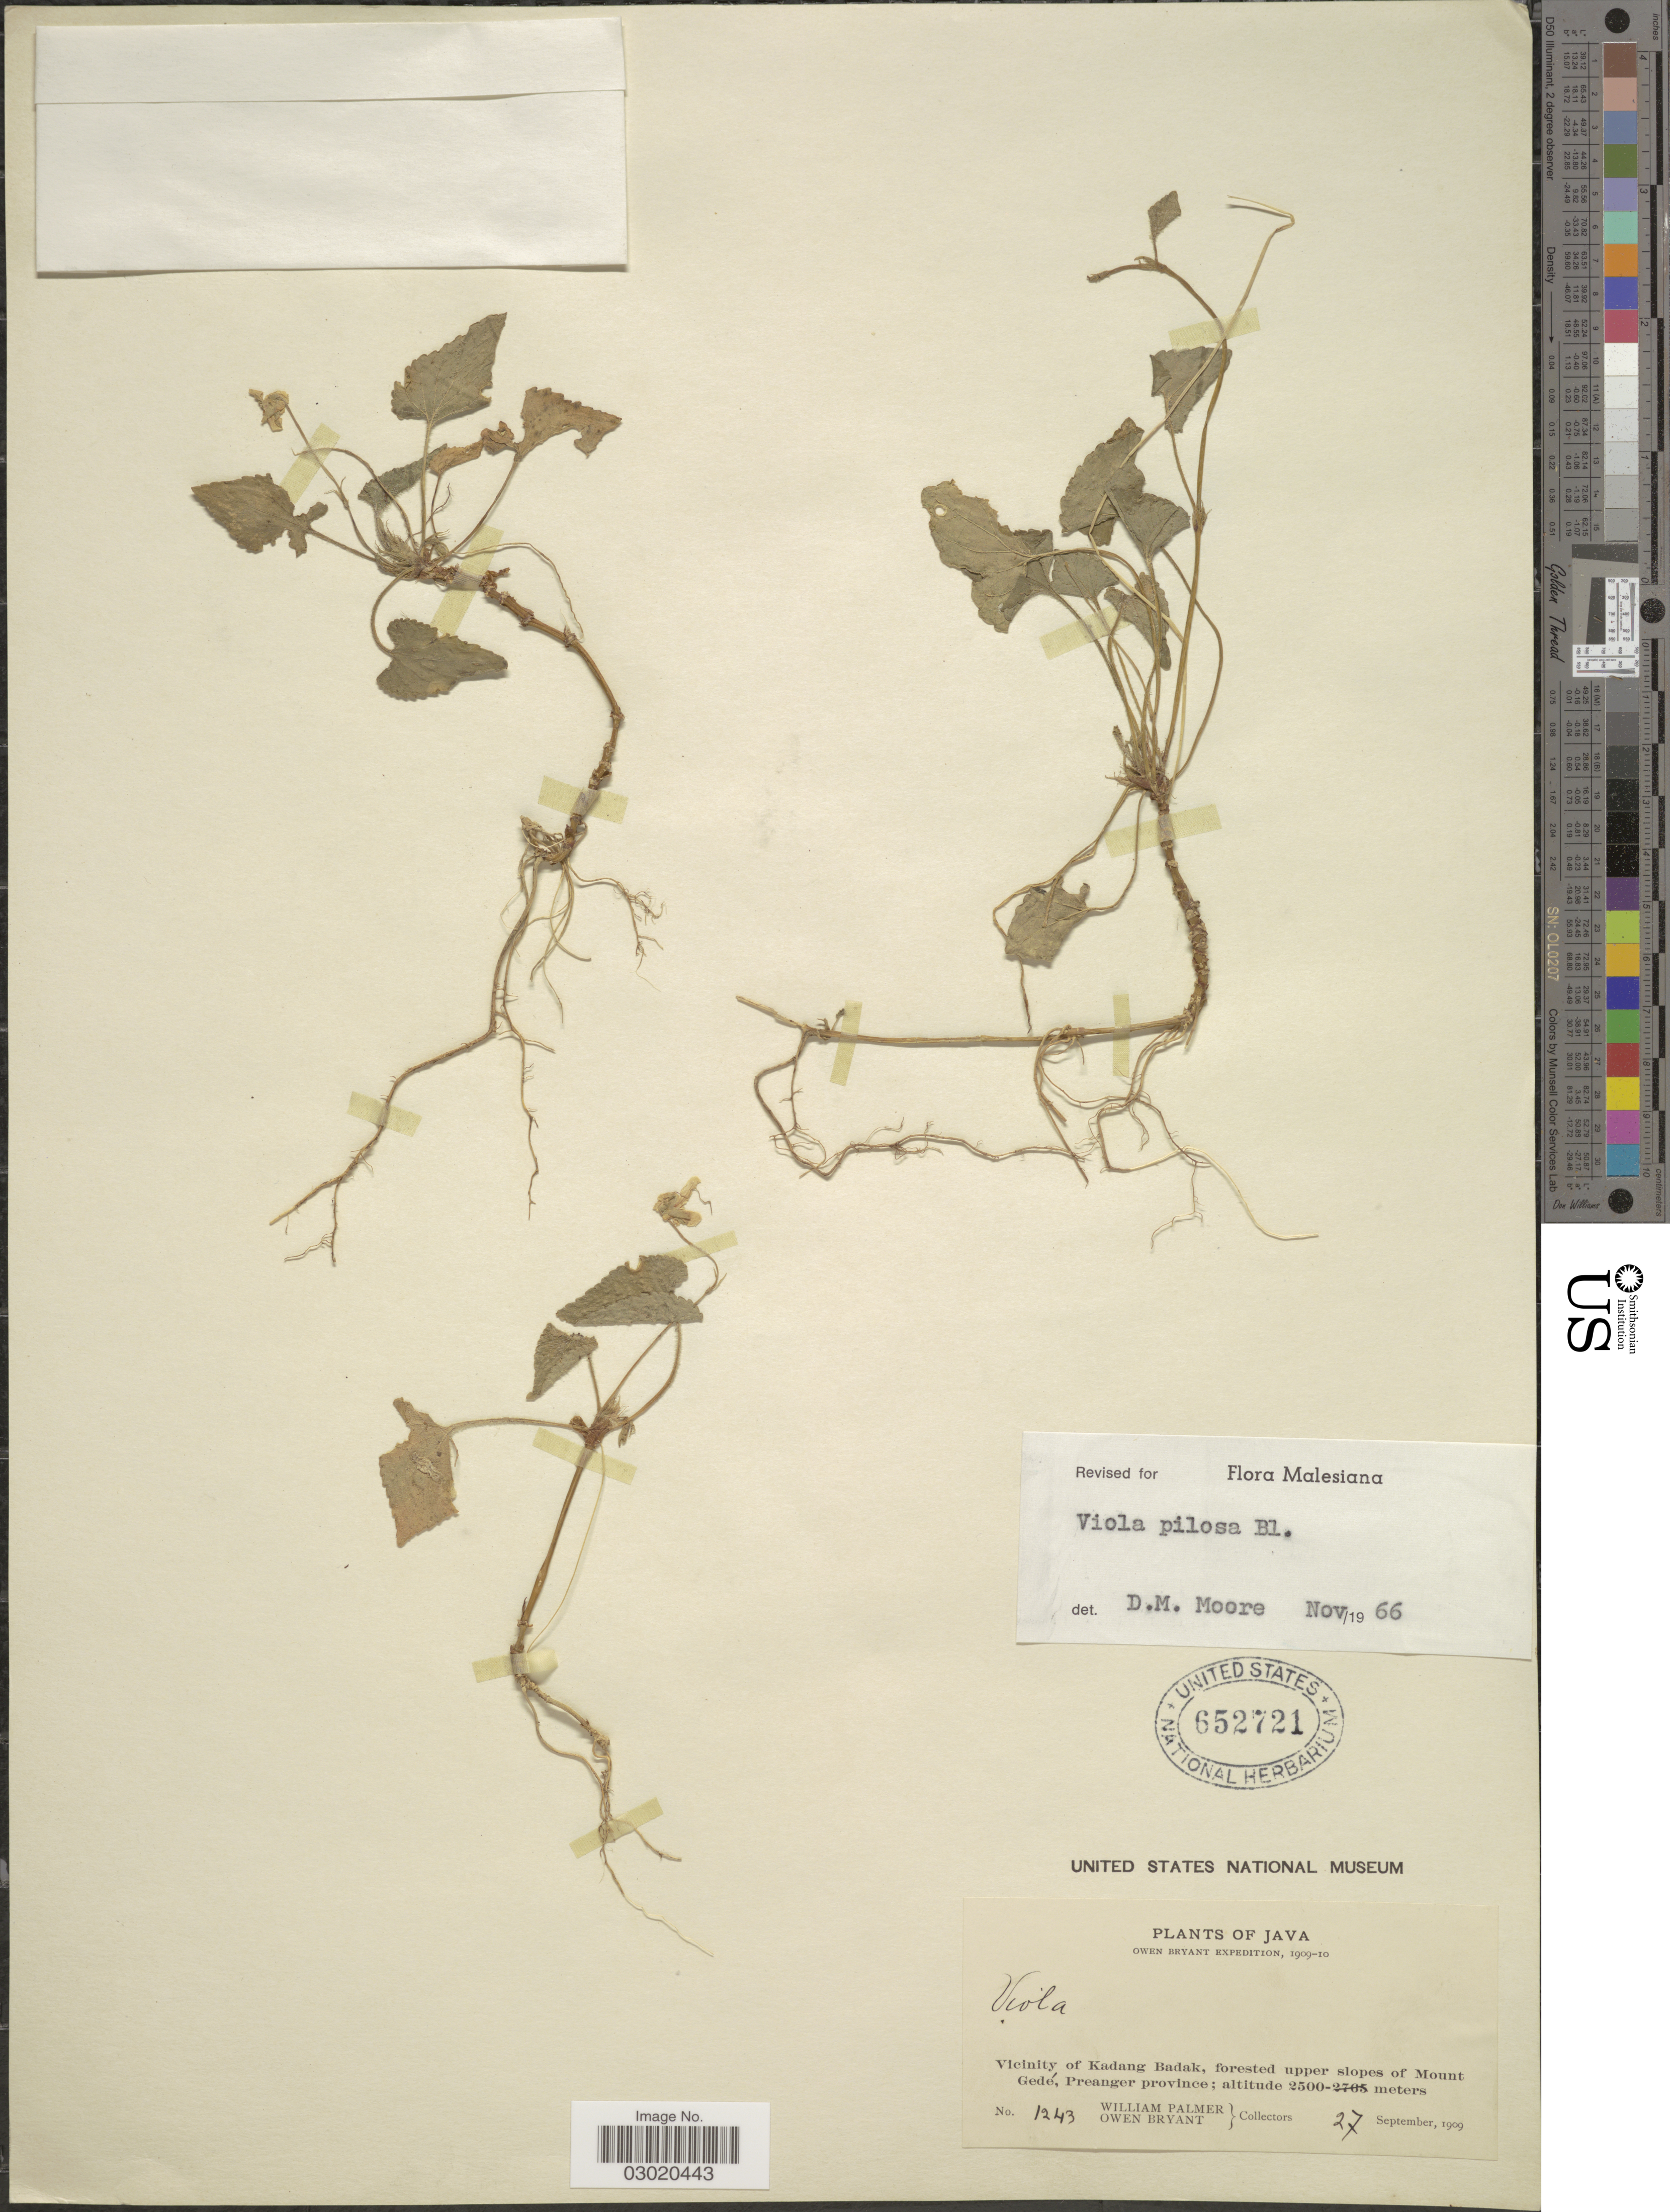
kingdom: Plantae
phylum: Tracheophyta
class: Magnoliopsida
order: Malpighiales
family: Violaceae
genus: Viola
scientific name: Viola pilosa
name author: Blume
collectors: W. Palmer & O. Bryant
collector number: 1243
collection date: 1909-09-27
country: Indonesia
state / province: Java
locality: Vicinity of Kadang Badak, forested upper slopes of Mount Gedé, Preanger province.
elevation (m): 2500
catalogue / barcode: US 652721